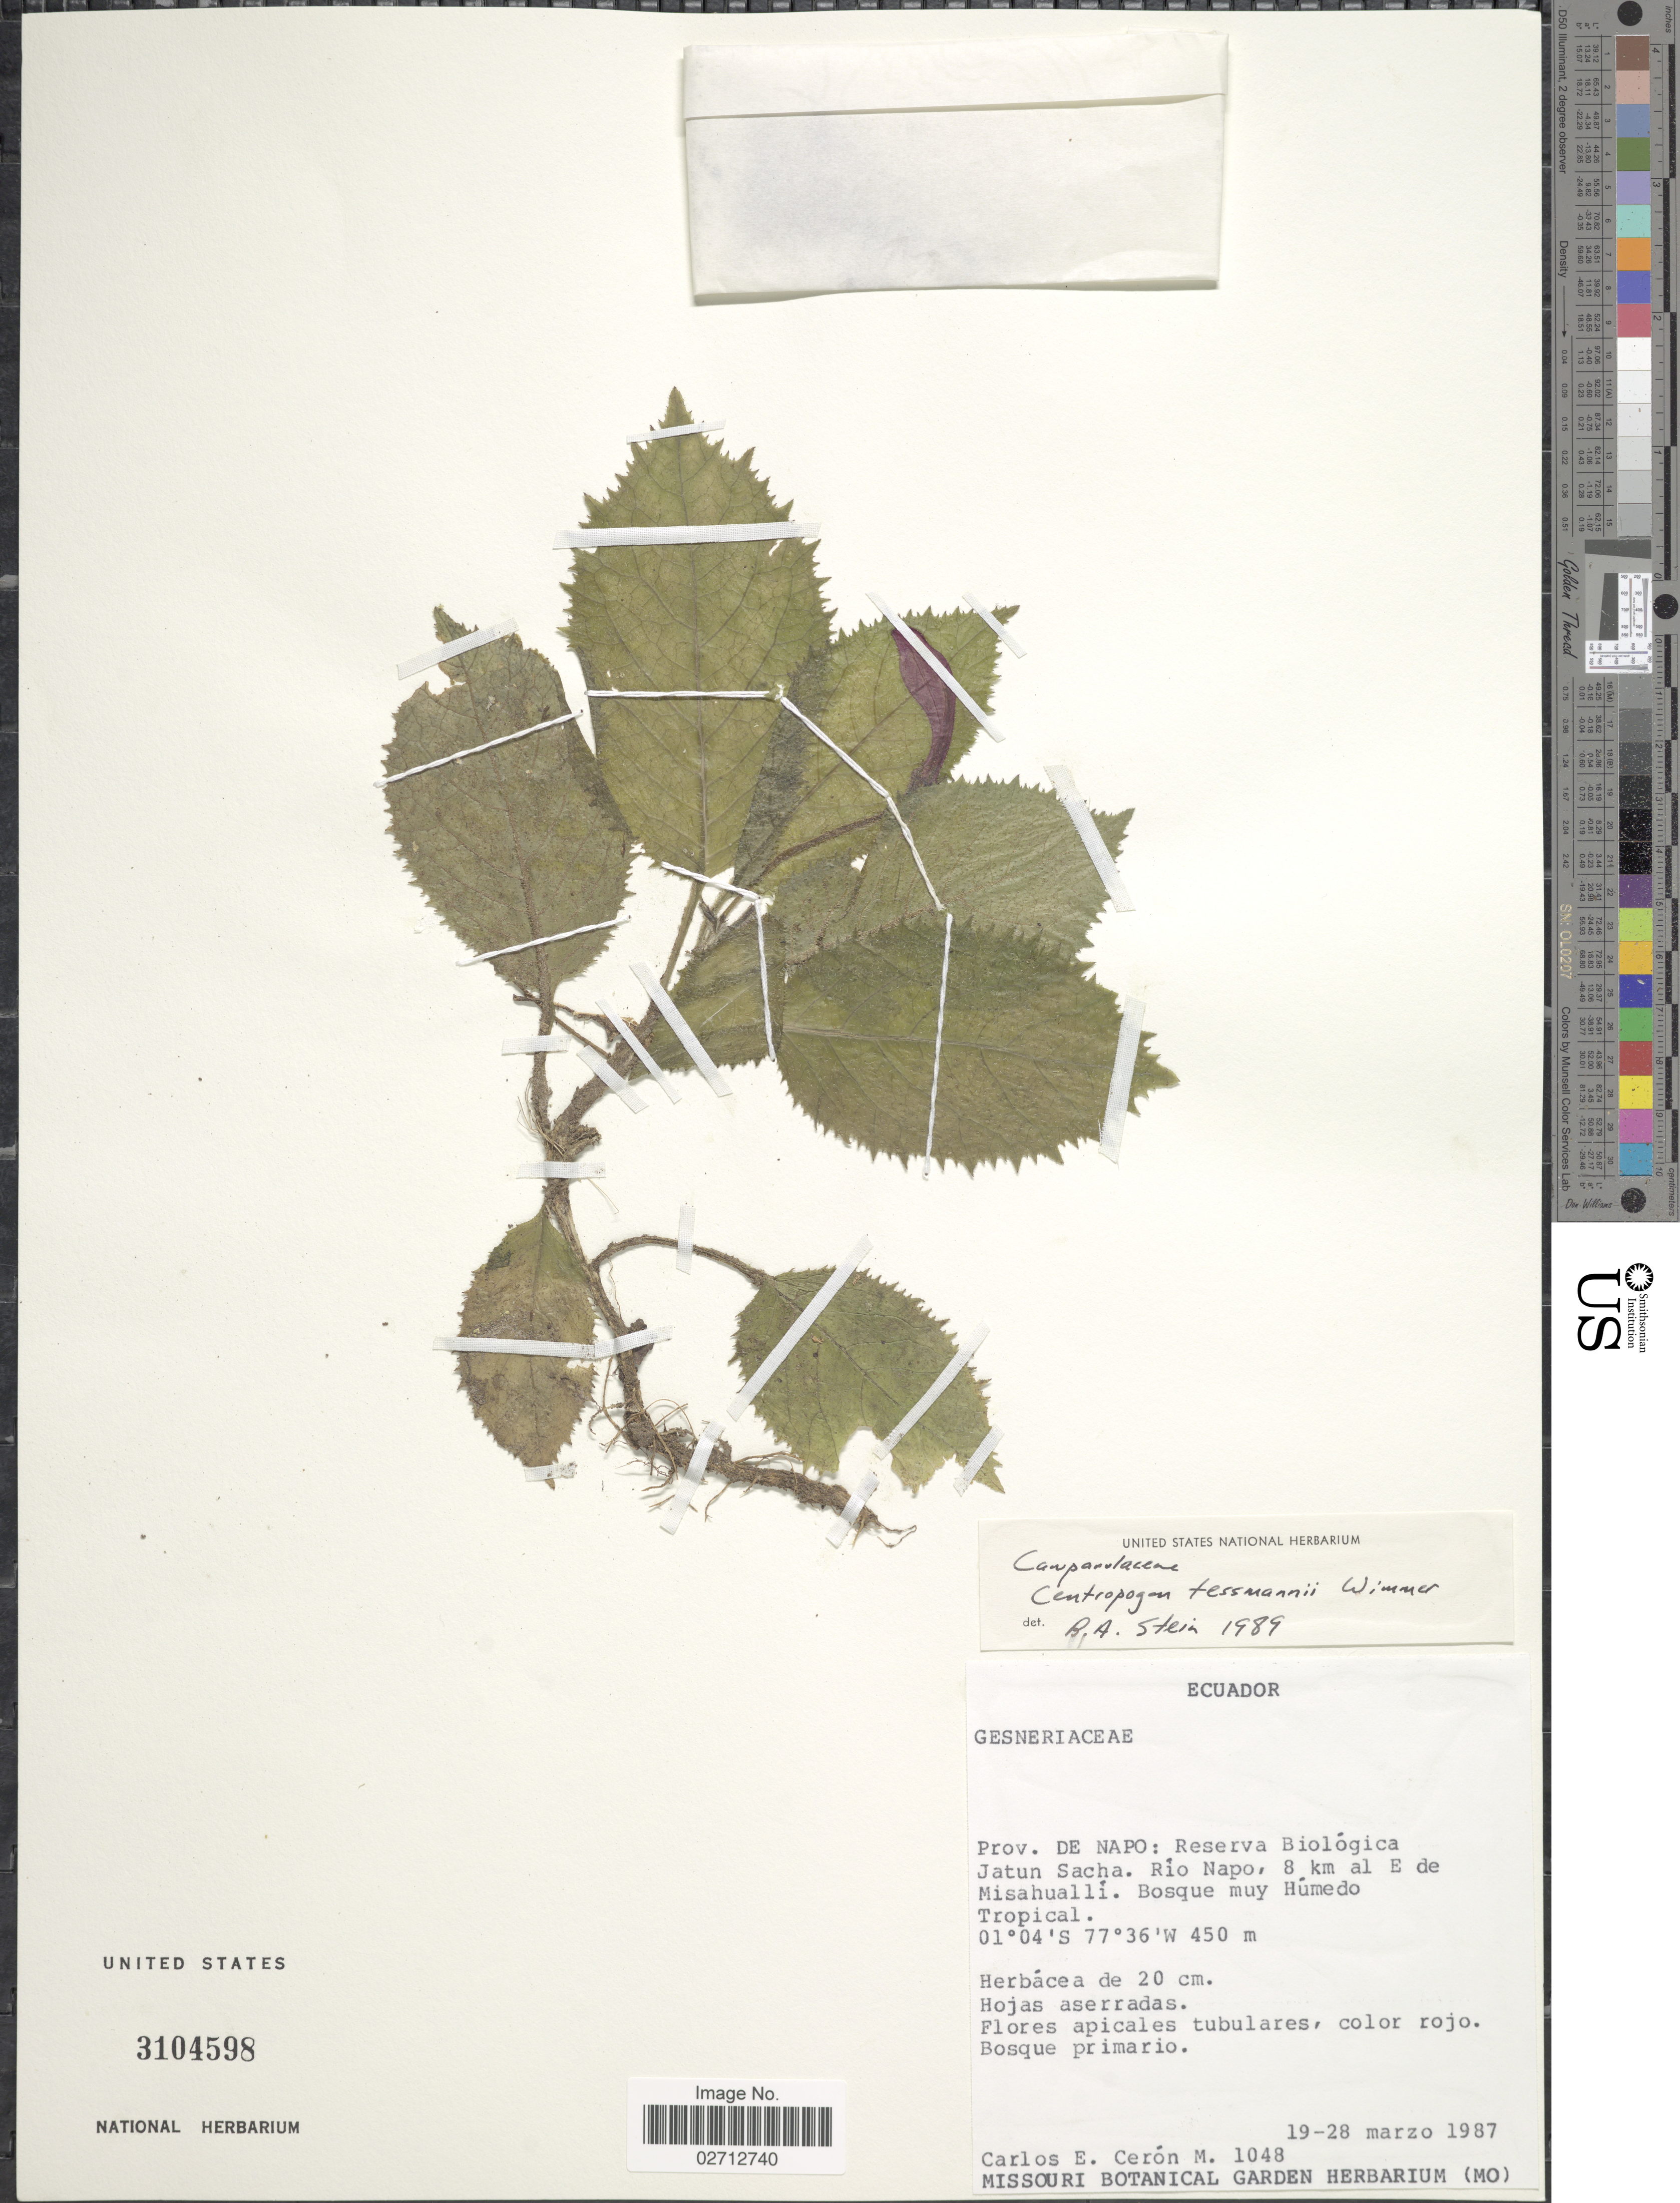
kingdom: Plantae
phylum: Tracheophyta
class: Magnoliopsida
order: Asterales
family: Campanulaceae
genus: Centropogon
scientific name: Centropogon tessmannii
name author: E. Wimm.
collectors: C. E. Cerón M.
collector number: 1048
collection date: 1987-03-19/1987-03-28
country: Ecuador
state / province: Napo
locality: Reserva Biologica Jatun Sacha. Rio Napo, 8 km al E de Misahualli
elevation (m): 450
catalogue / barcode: US 3104598